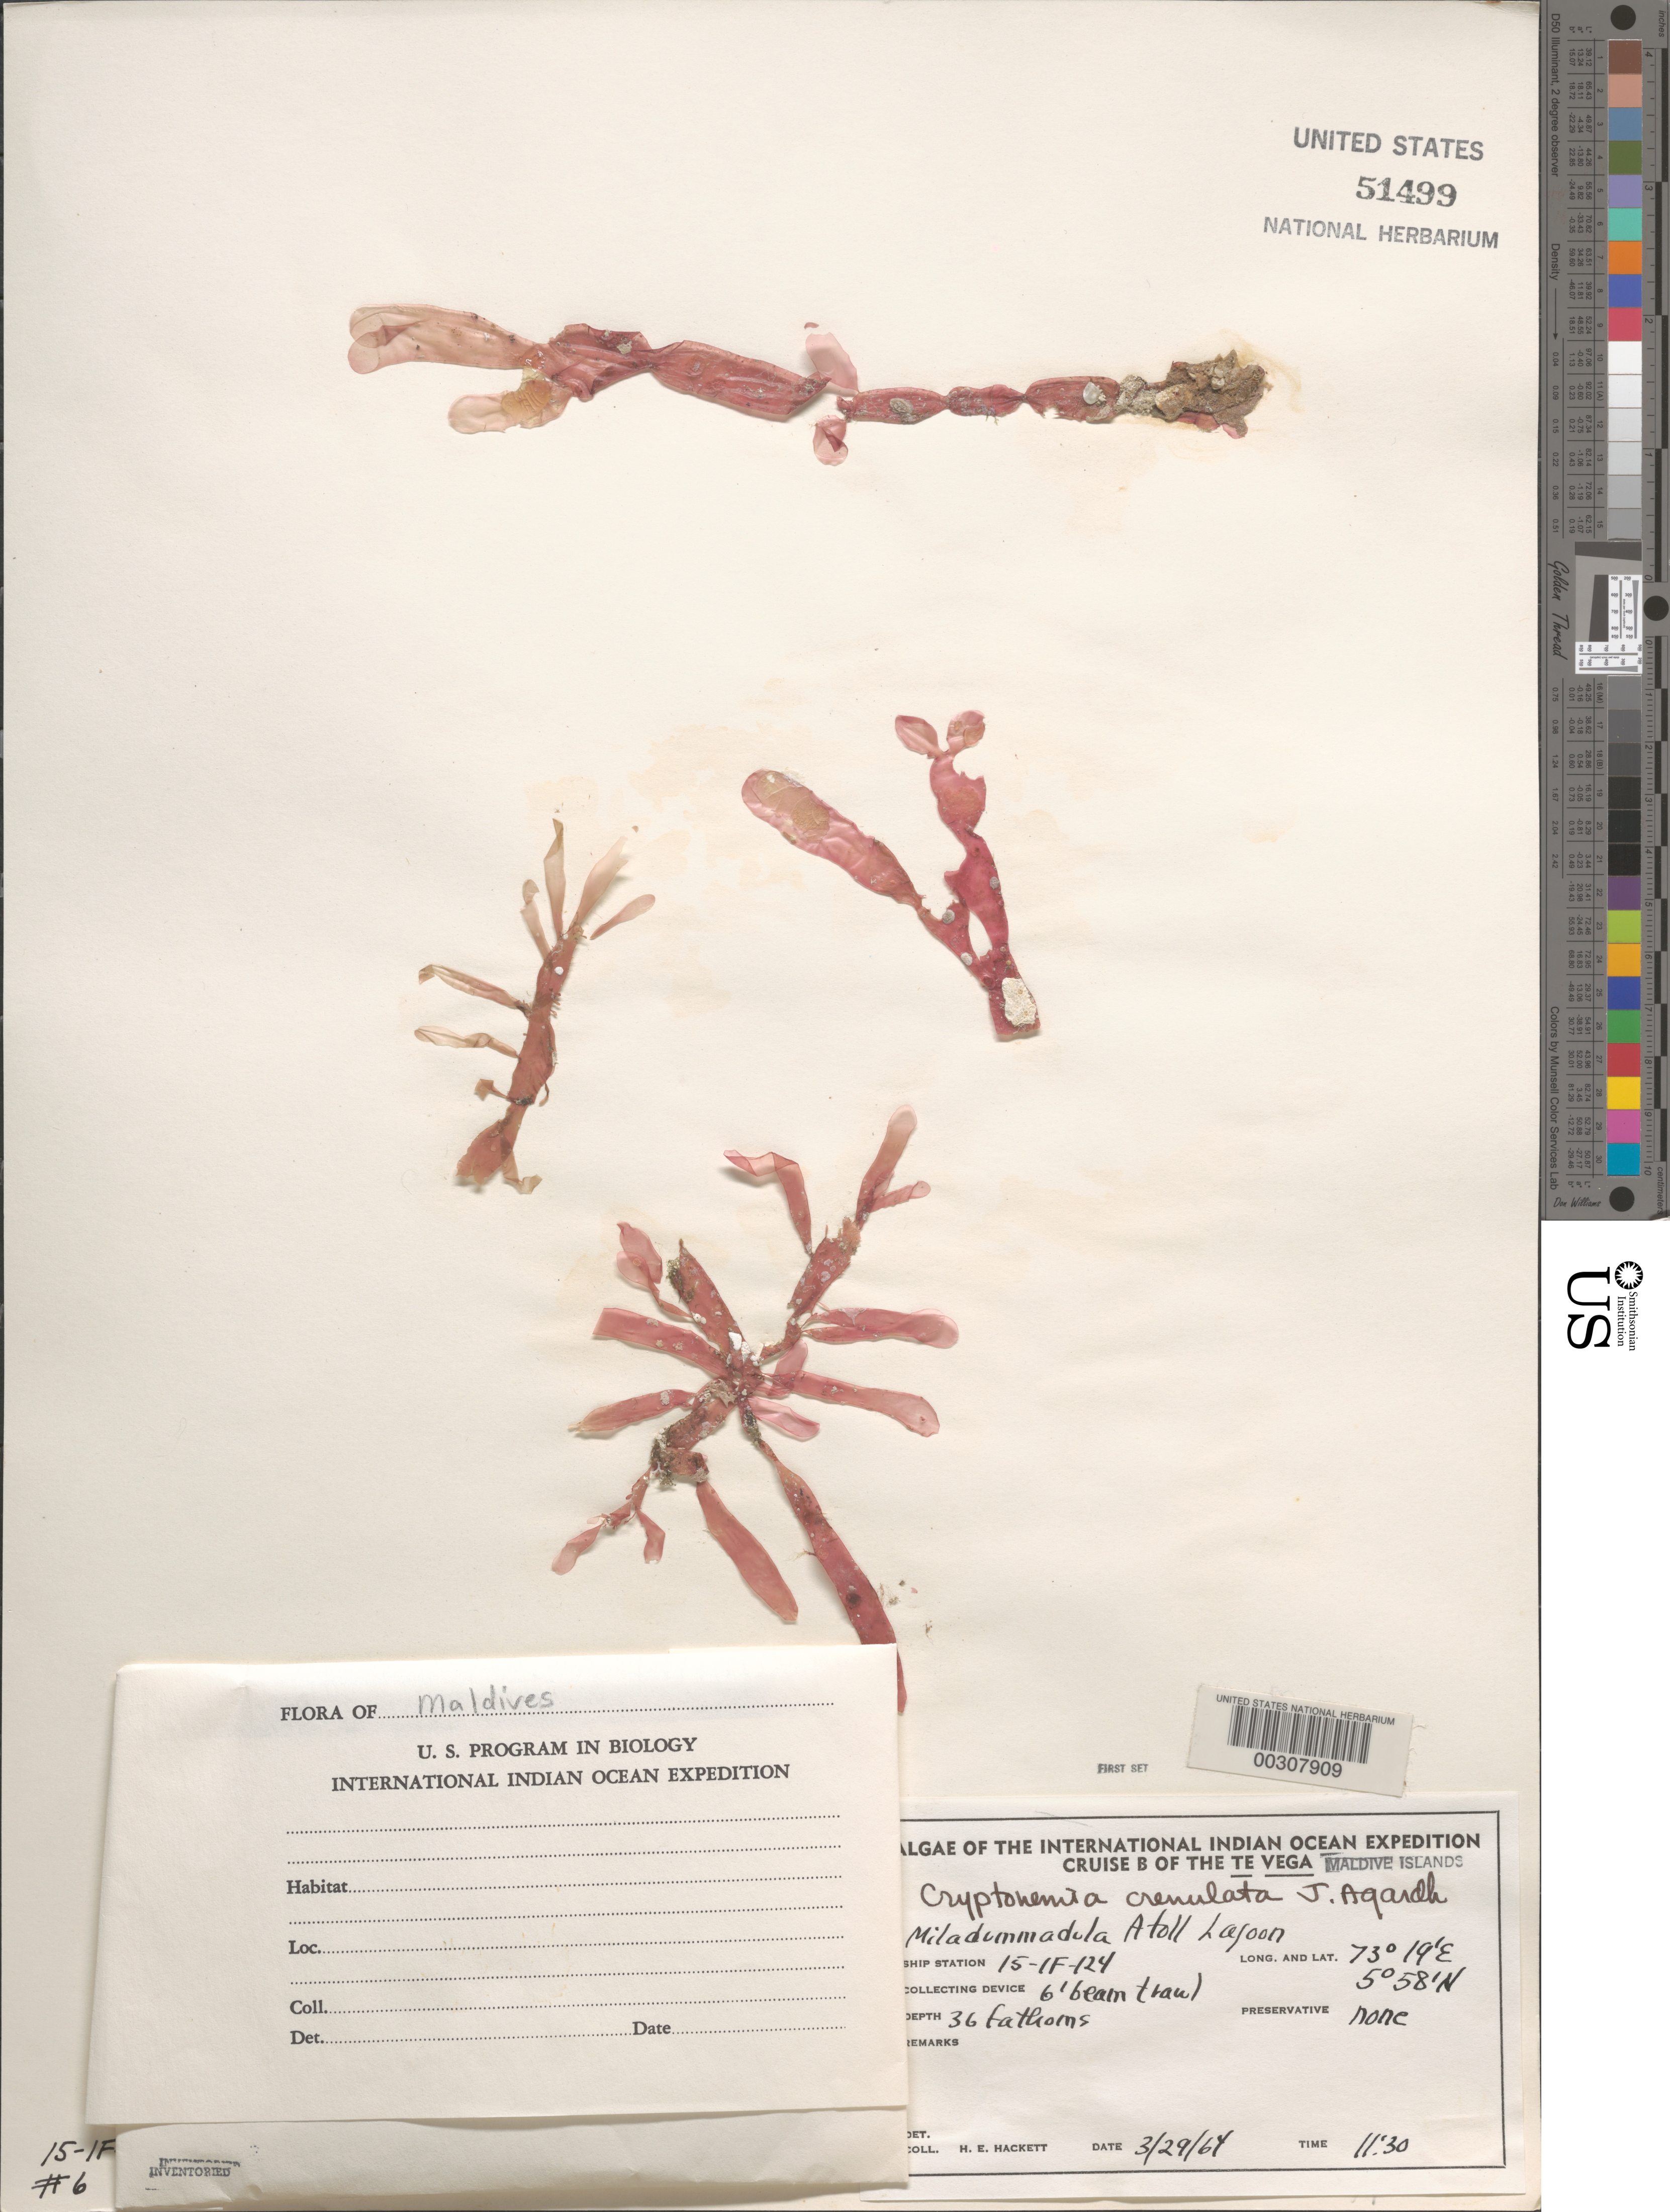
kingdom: Plantae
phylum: Rhodophyta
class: Florideophyceae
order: Halymeniales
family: Halymeniaceae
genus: Cryptonemia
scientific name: Cryptonemia crenulata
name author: (J. Agardh) J. Agardh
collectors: H. Hackett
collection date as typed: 29 Mar 64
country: Maldive Islands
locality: The International Indian Ocean Expedition. Miladummadula Atoll Lagoon.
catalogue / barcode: US 51499